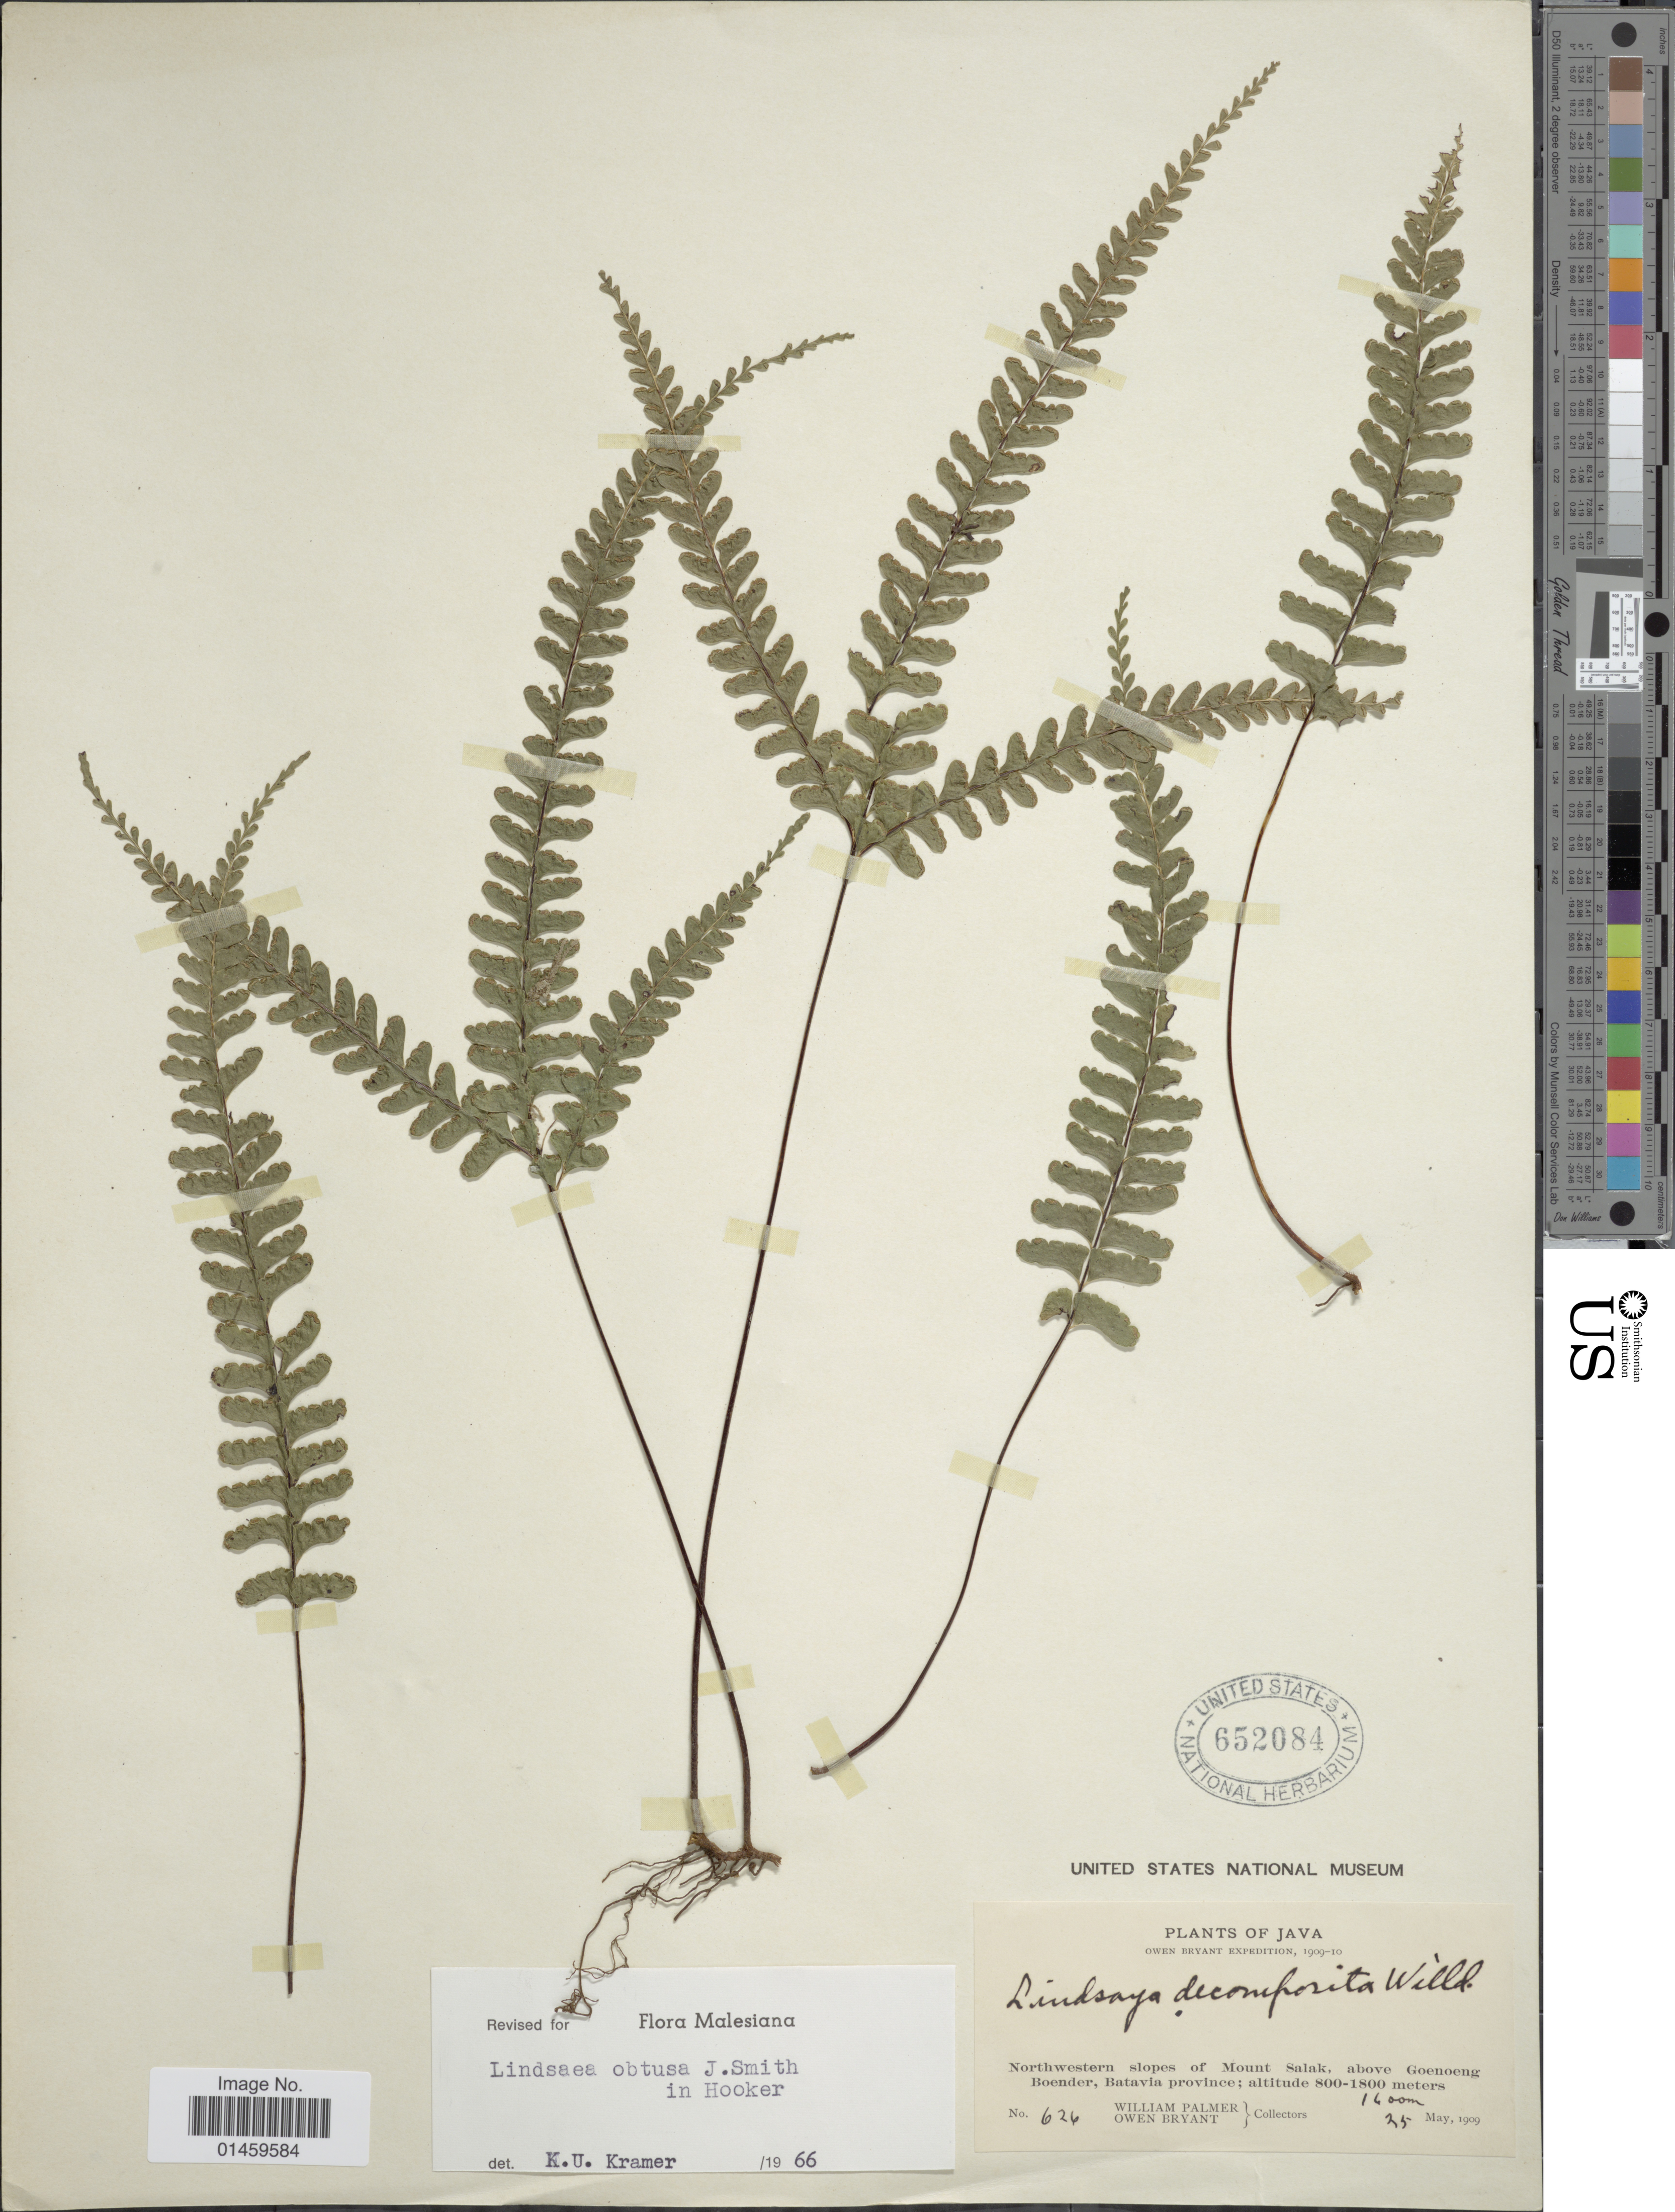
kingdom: Plantae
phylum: Tracheophyta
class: Polypodiopsida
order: Polypodiales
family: Lindsaeaceae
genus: Lindsaea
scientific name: Lindsaea obtusa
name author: J. Sm. ex Hook.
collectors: W. Palmer & O. Bryant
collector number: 624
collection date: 1909-05-25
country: Indonesia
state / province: Java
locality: Northwestern slopes of Mount Salak, above Goenoeng Boender, Batavia province.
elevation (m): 1600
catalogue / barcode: US 652084